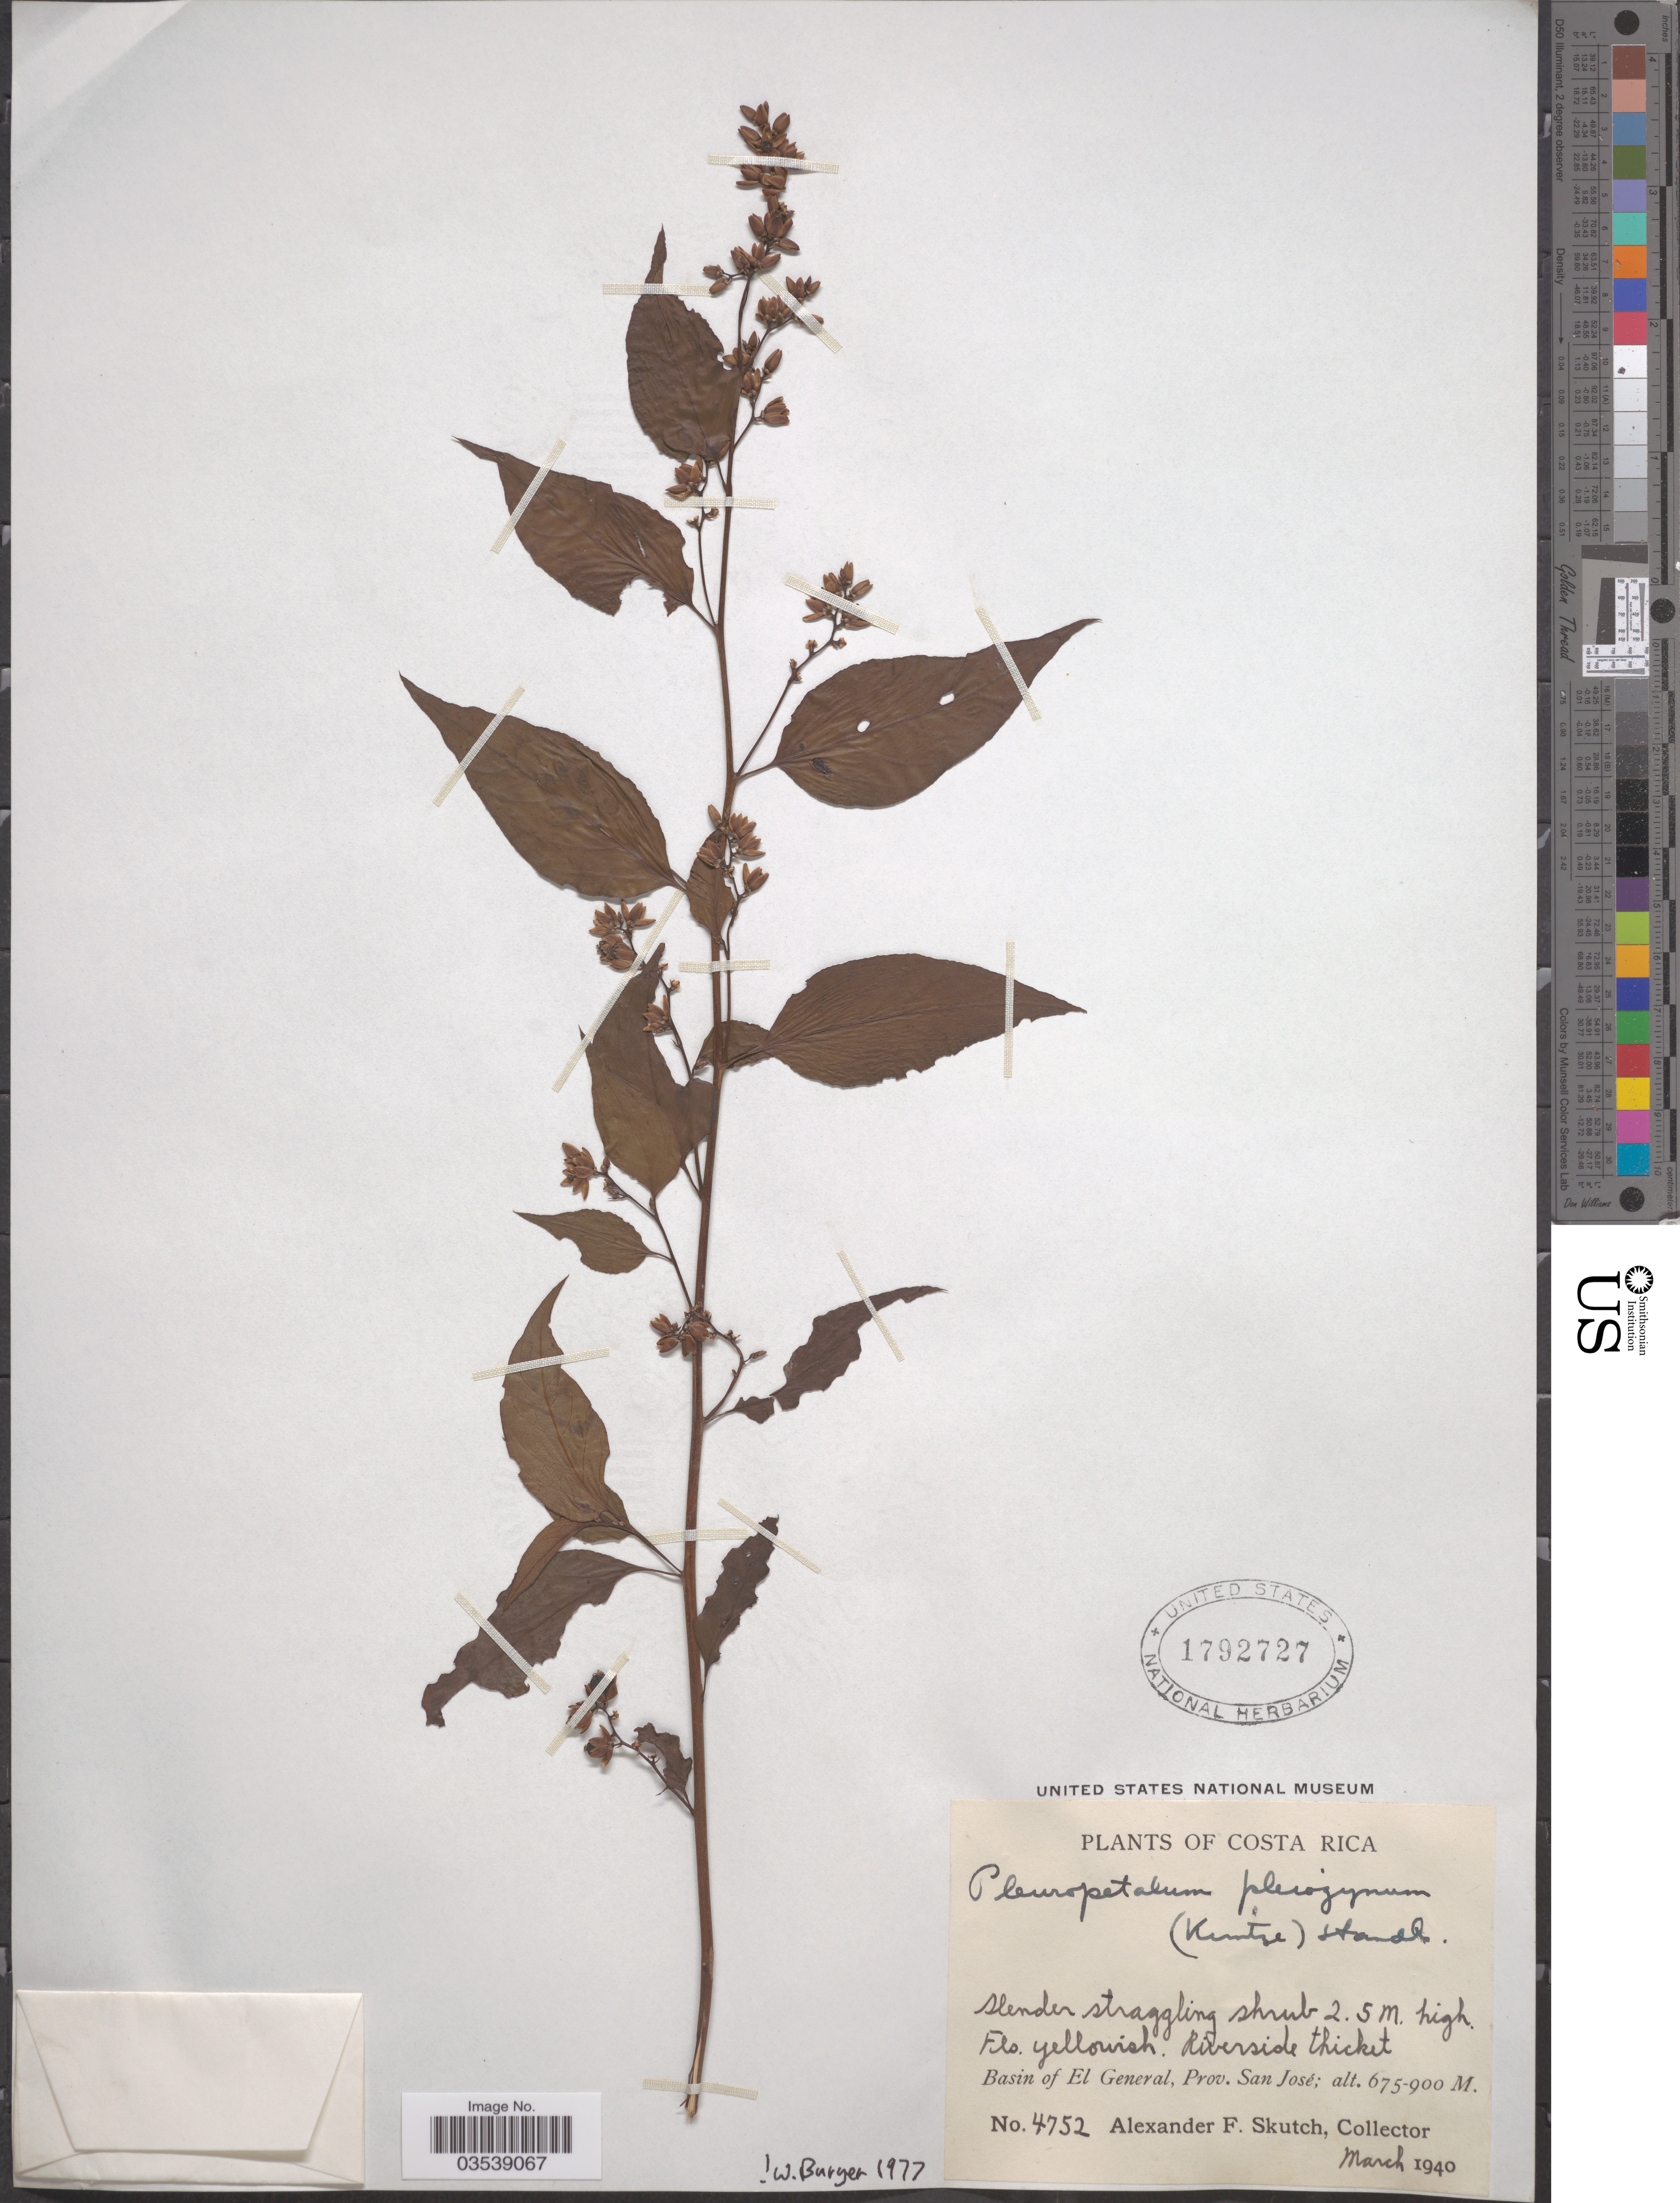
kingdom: Plantae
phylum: Tracheophyta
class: Magnoliopsida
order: Caryophyllales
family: Amaranthaceae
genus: Pleuropetalum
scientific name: Pleuropetalum pleiogynum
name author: (Kuntze) Stand.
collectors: A. F. Skutch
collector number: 4752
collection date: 1940-03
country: Costa Rica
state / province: San José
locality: Basin of El General.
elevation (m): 675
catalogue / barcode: US 1792727